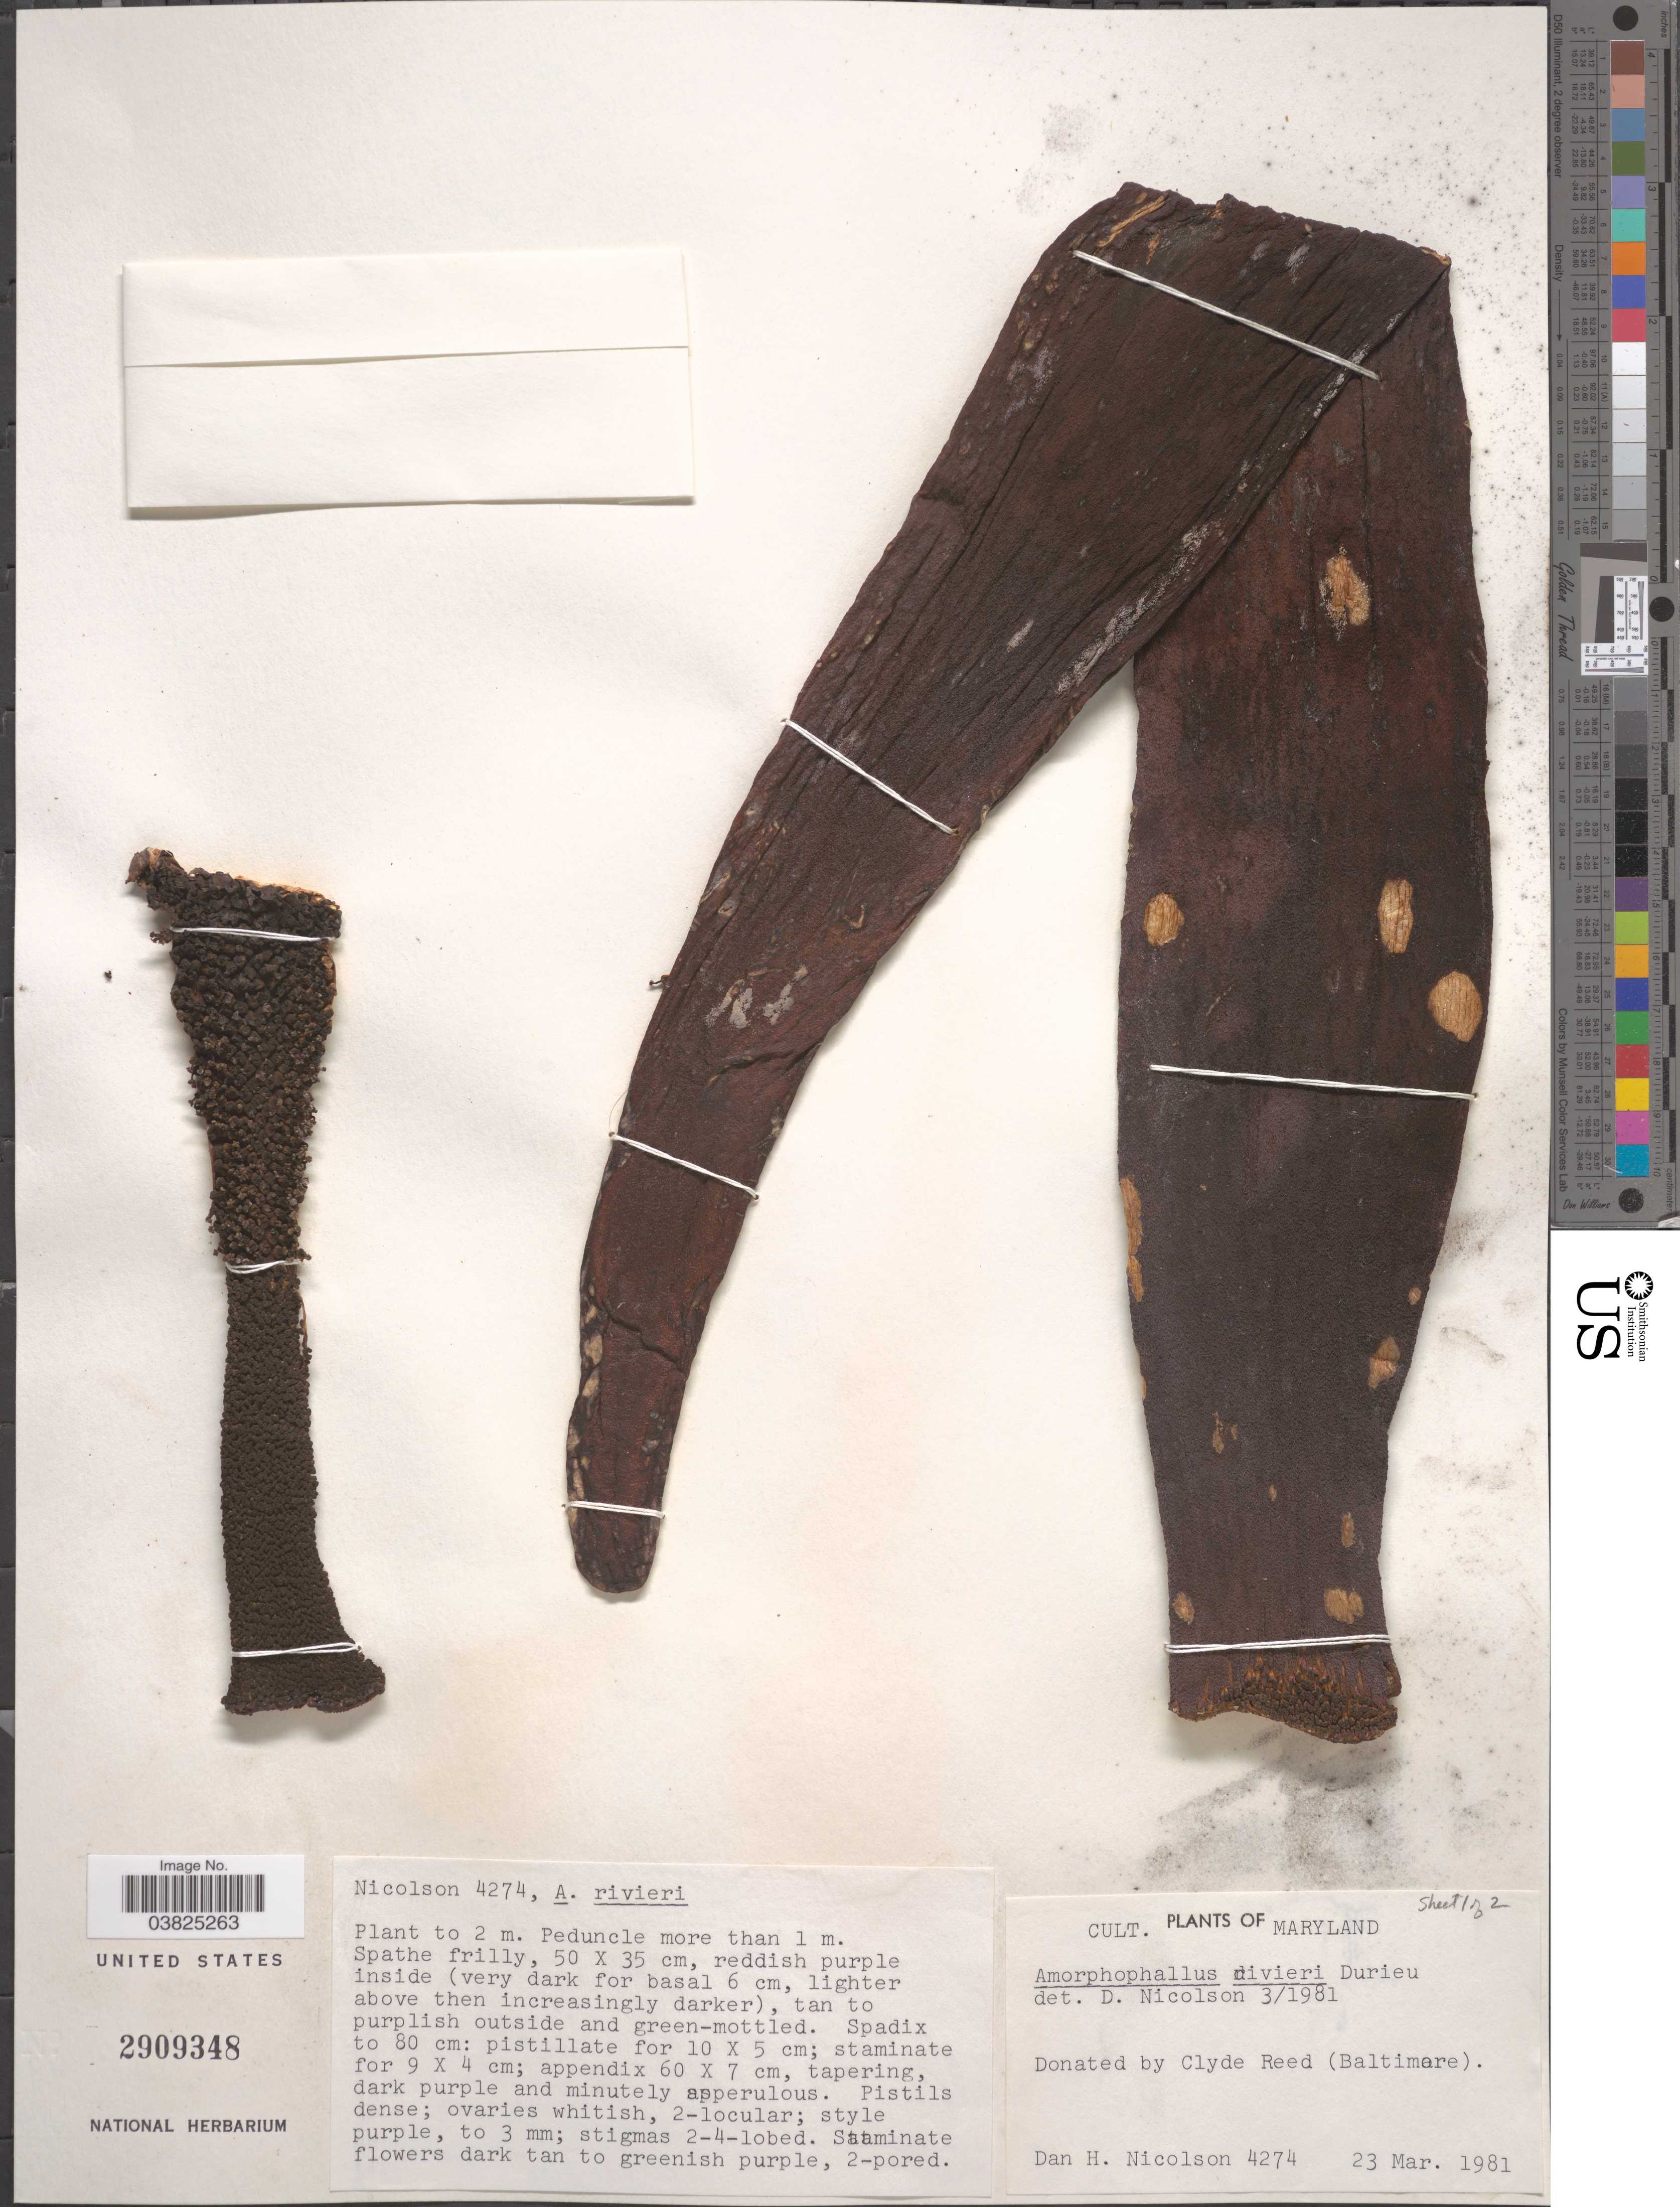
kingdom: Plantae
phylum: Tracheophyta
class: Liliopsida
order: Alismatales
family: Araceae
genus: Amorphophallus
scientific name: Amorphophallus konjac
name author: K. Koch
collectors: D. H. Nicolson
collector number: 4274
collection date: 1981-03-23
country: United States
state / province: Maryland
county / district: City of Baltimore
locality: Baltimore.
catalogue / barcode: US 2909348